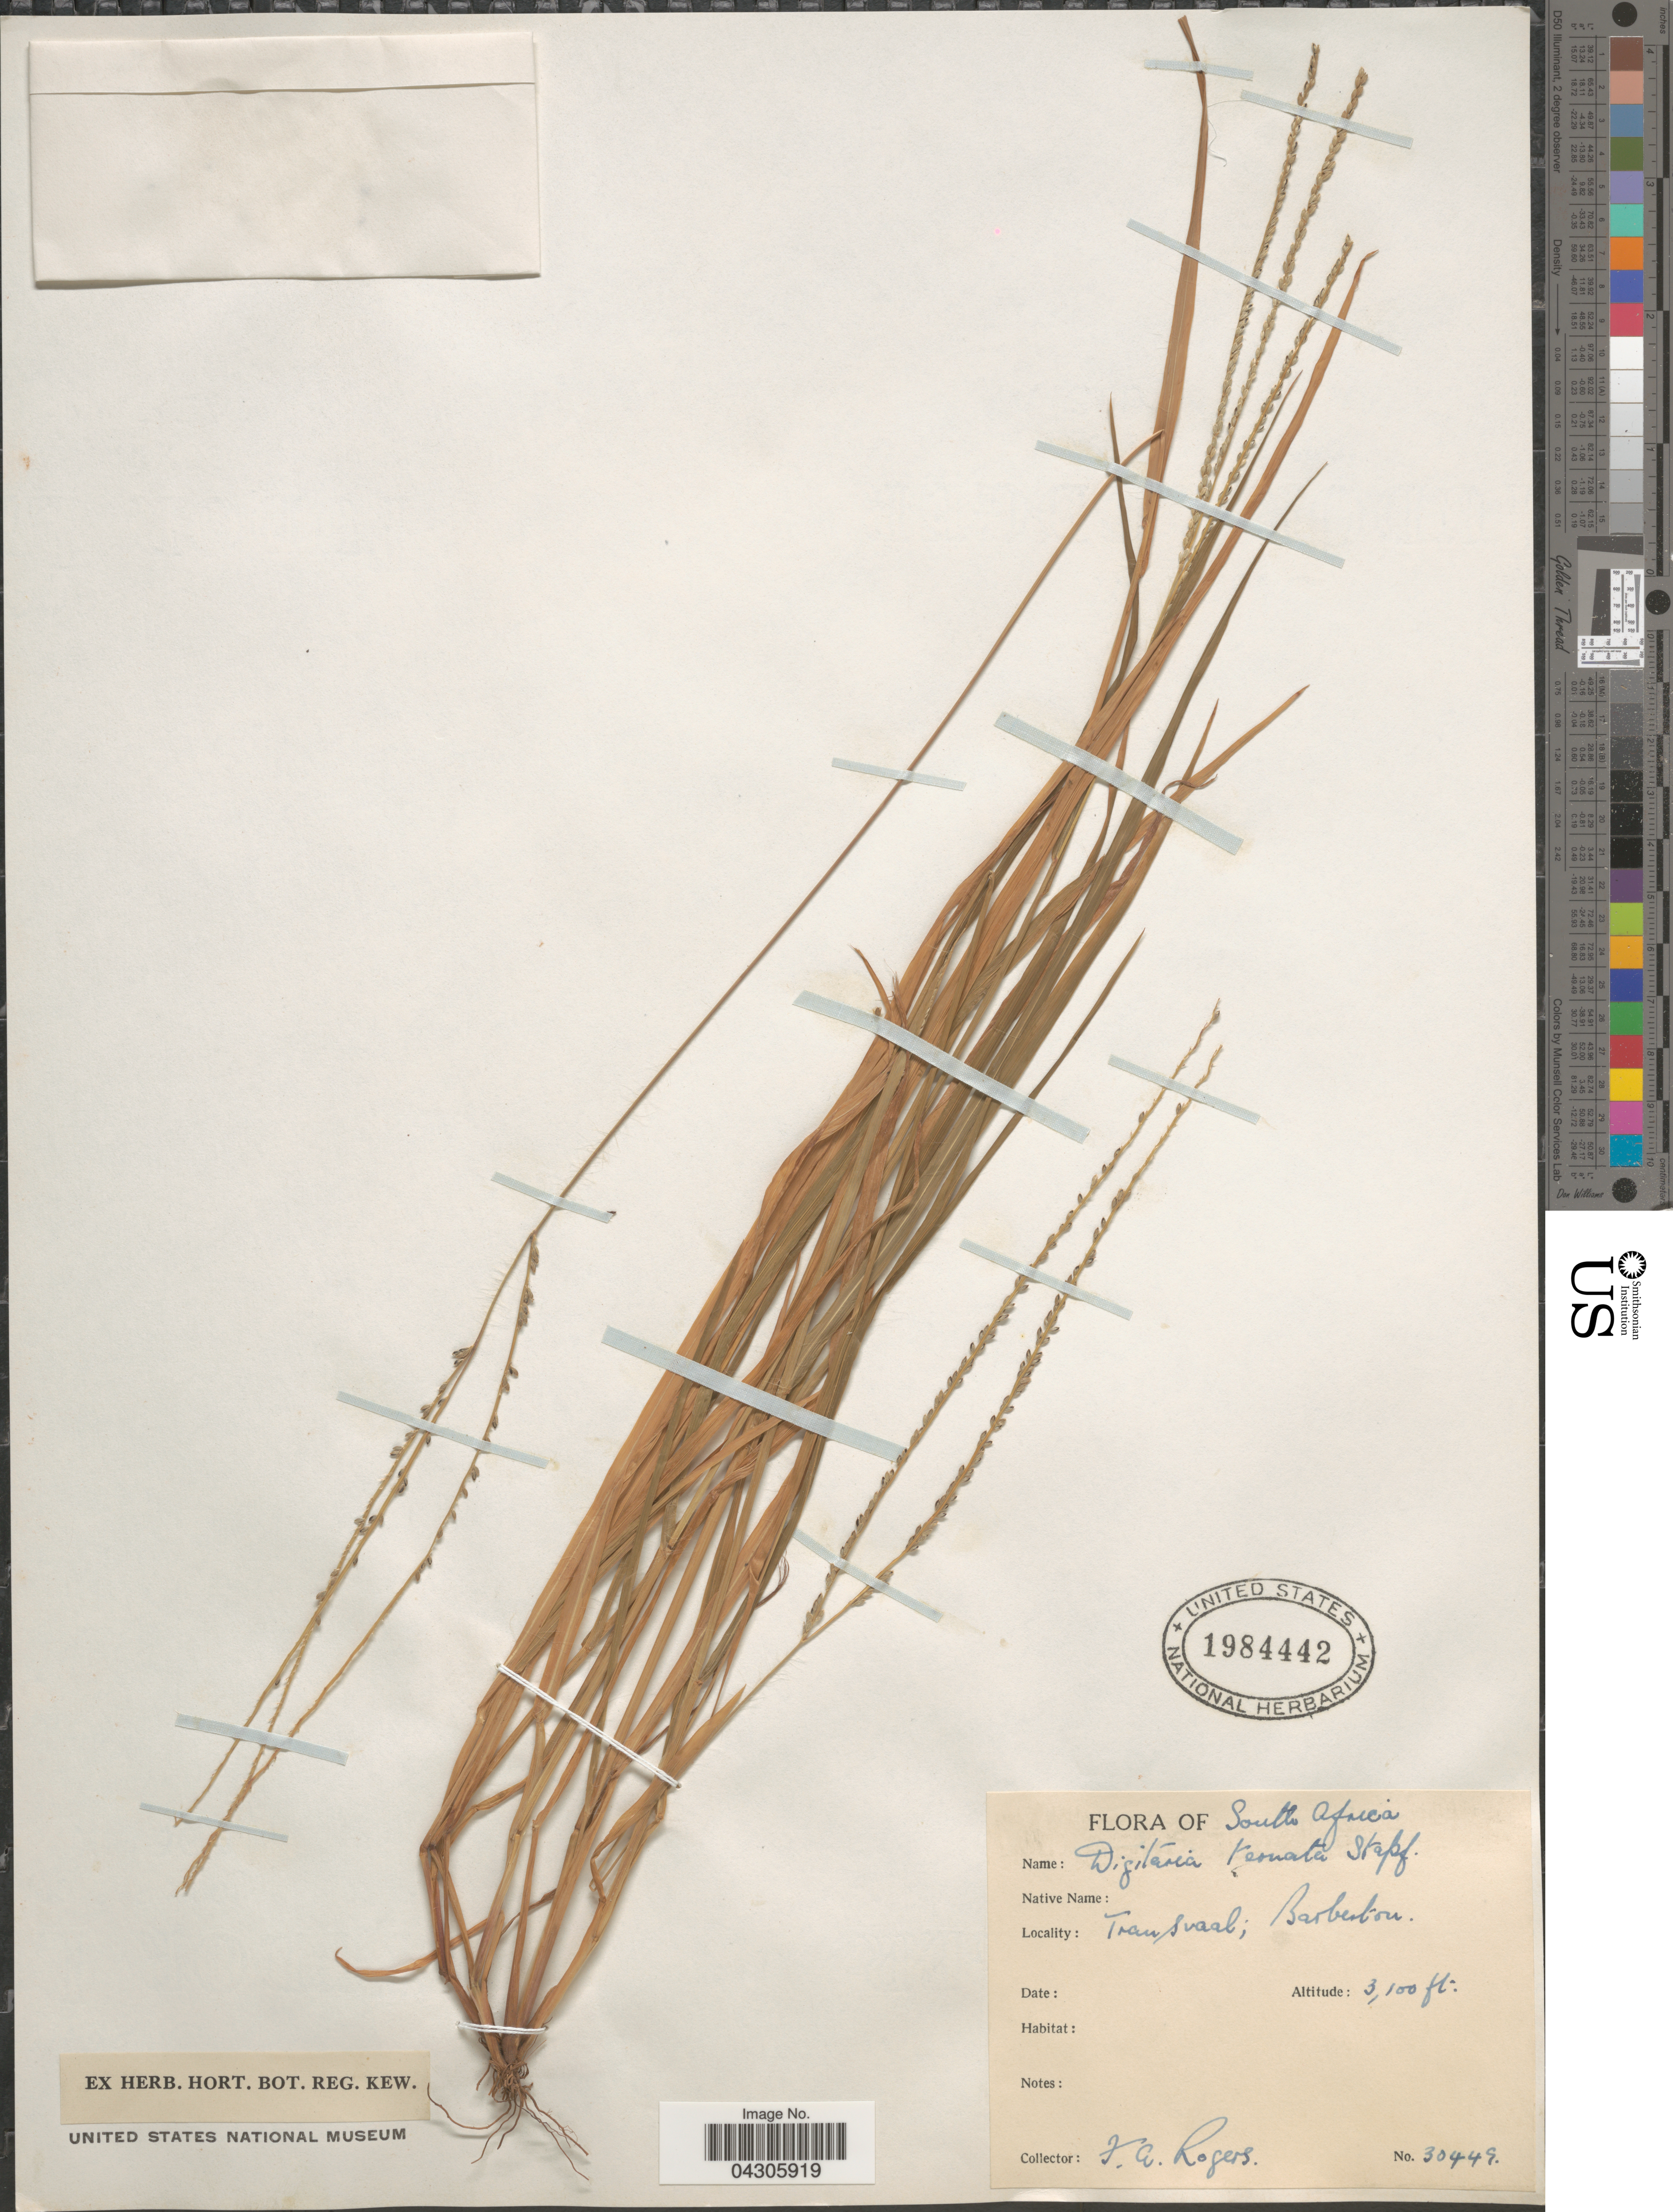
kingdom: Plantae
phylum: Tracheophyta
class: Liliopsida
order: Poales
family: Poaceae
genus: Digitaria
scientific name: Digitaria ternata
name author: (Hochr. ex A. Rich.) Stapf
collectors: F. A. Rogers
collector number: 30449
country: South Africa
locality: Transvaal, Barberton.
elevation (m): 945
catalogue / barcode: US 1984442